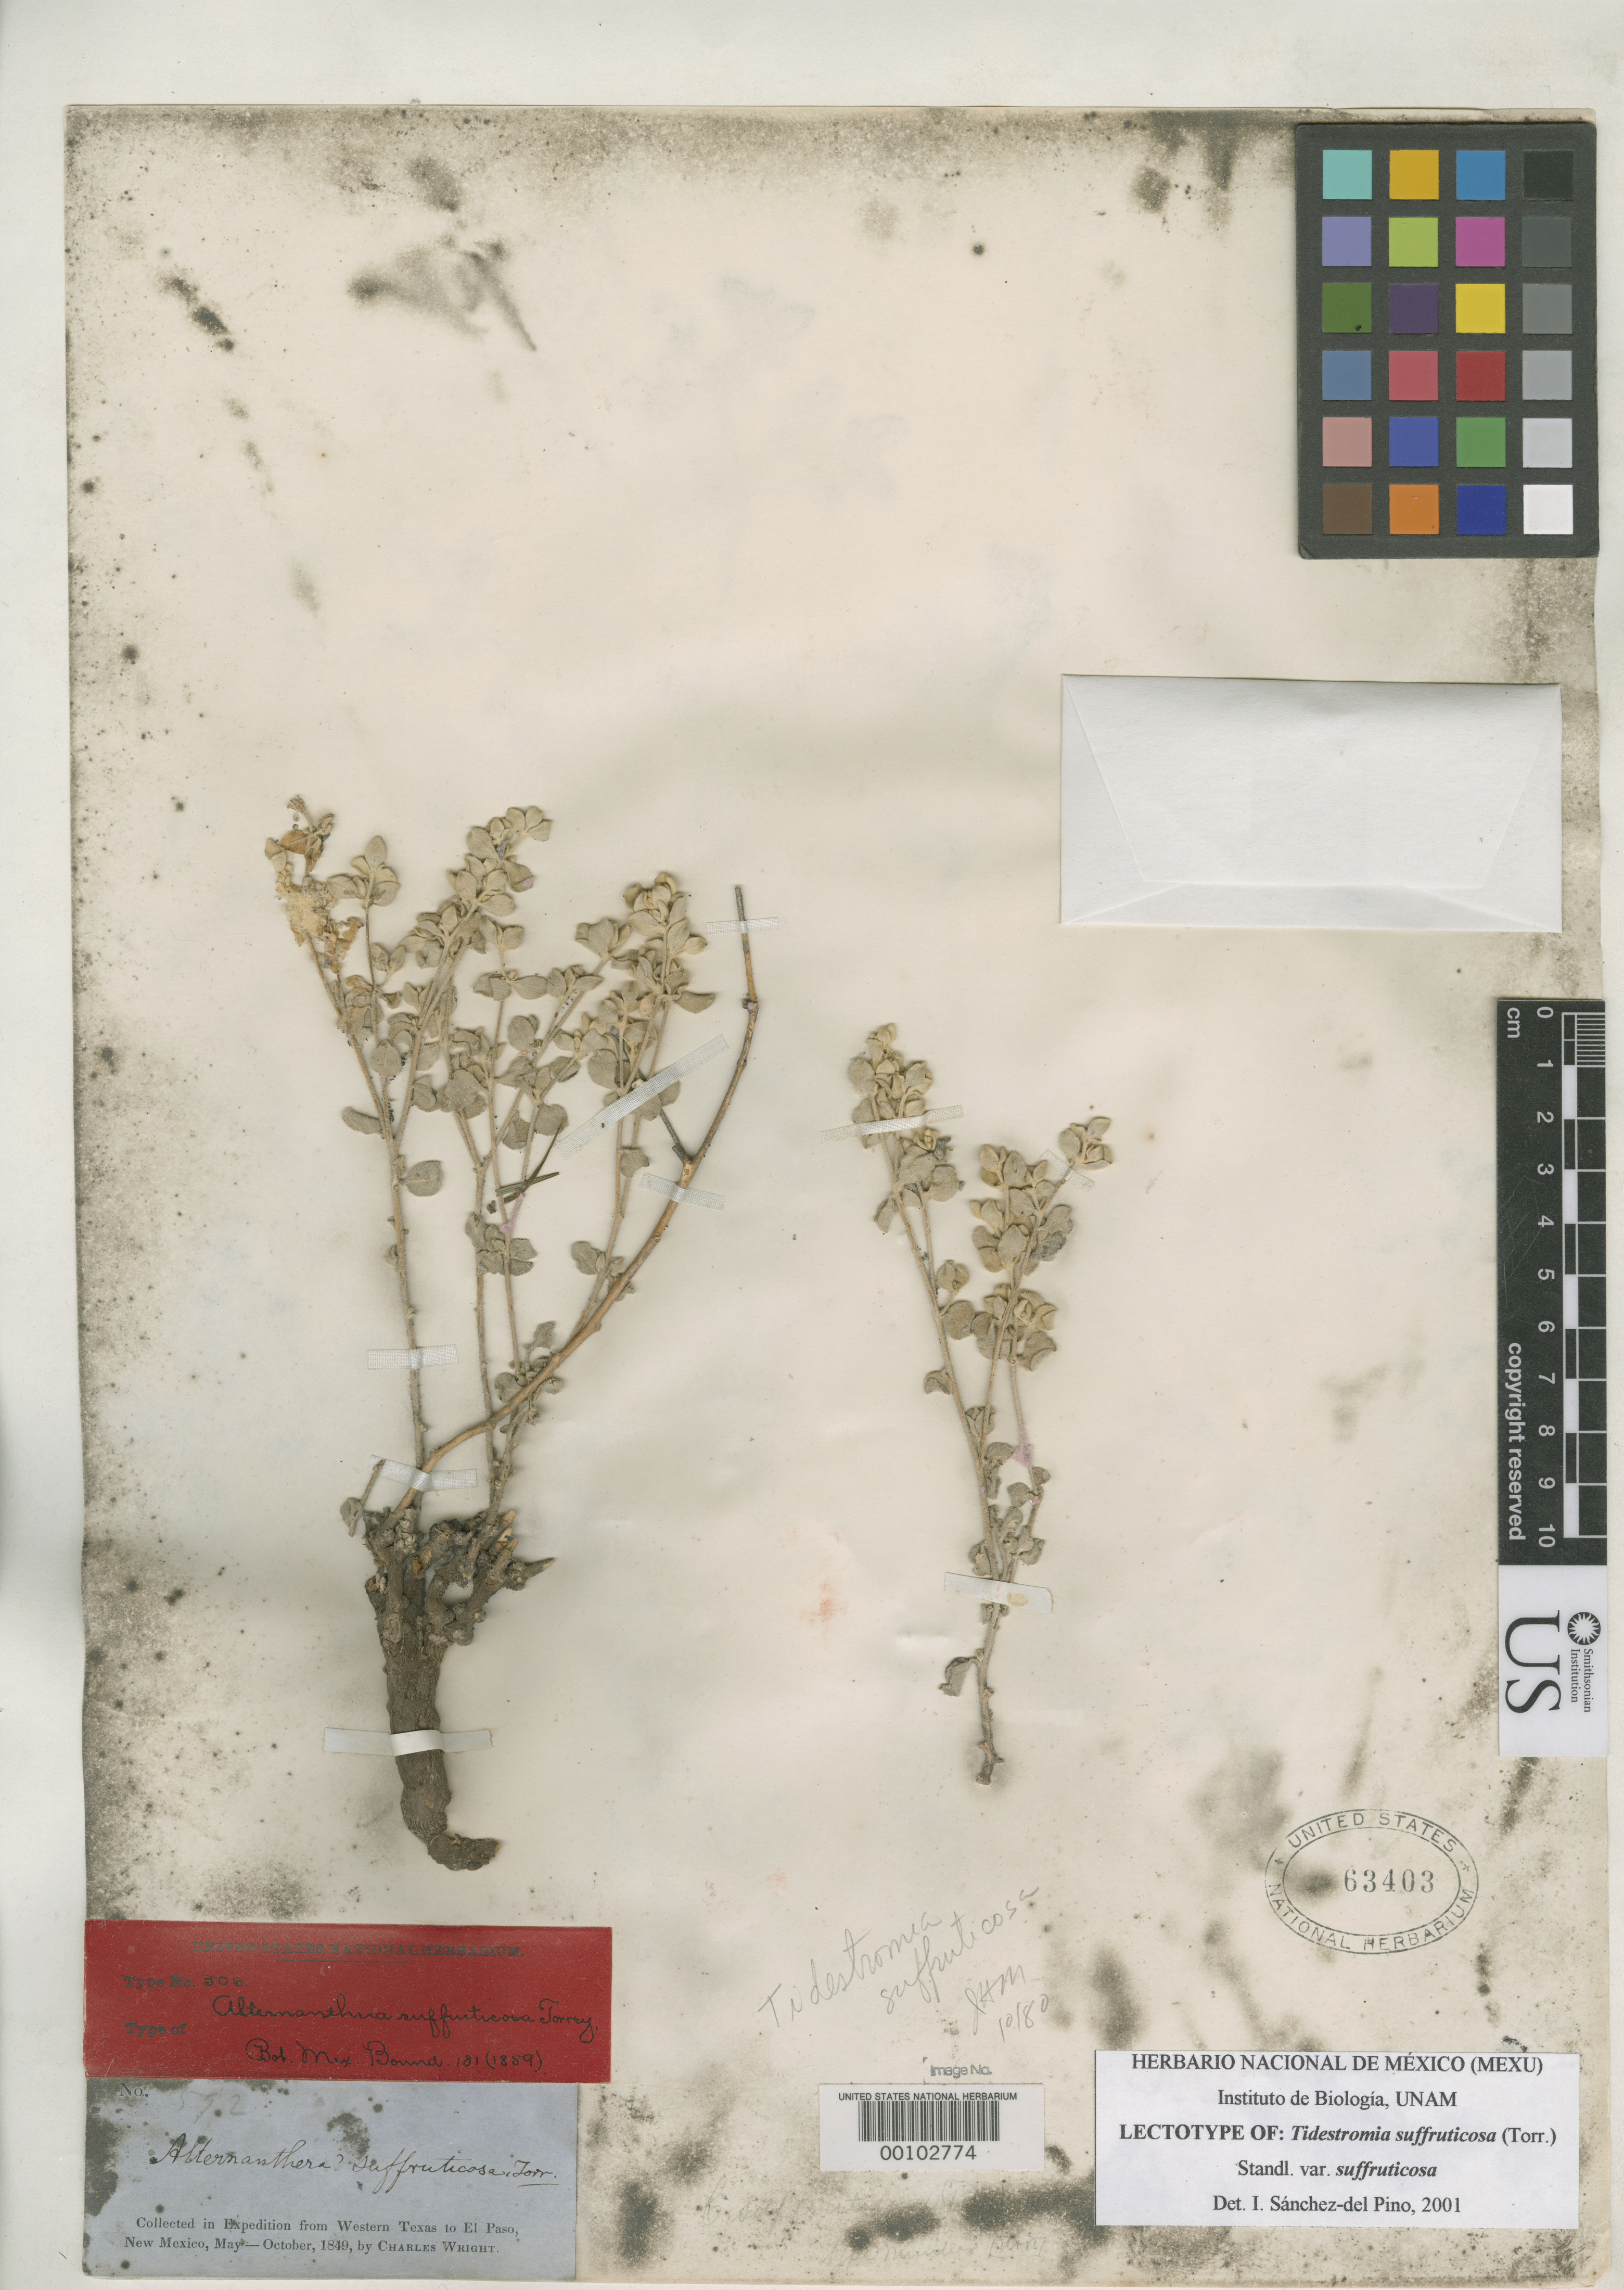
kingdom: Plantae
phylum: Tracheophyta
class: Magnoliopsida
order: Caryophyllales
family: Amaranthaceae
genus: Alternanthera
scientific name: Alternanthera suffruticosa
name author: Torr. in Emory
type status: Isosyntype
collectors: C. Wright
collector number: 592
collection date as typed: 1849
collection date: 1849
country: United States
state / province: Texas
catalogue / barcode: US 63403